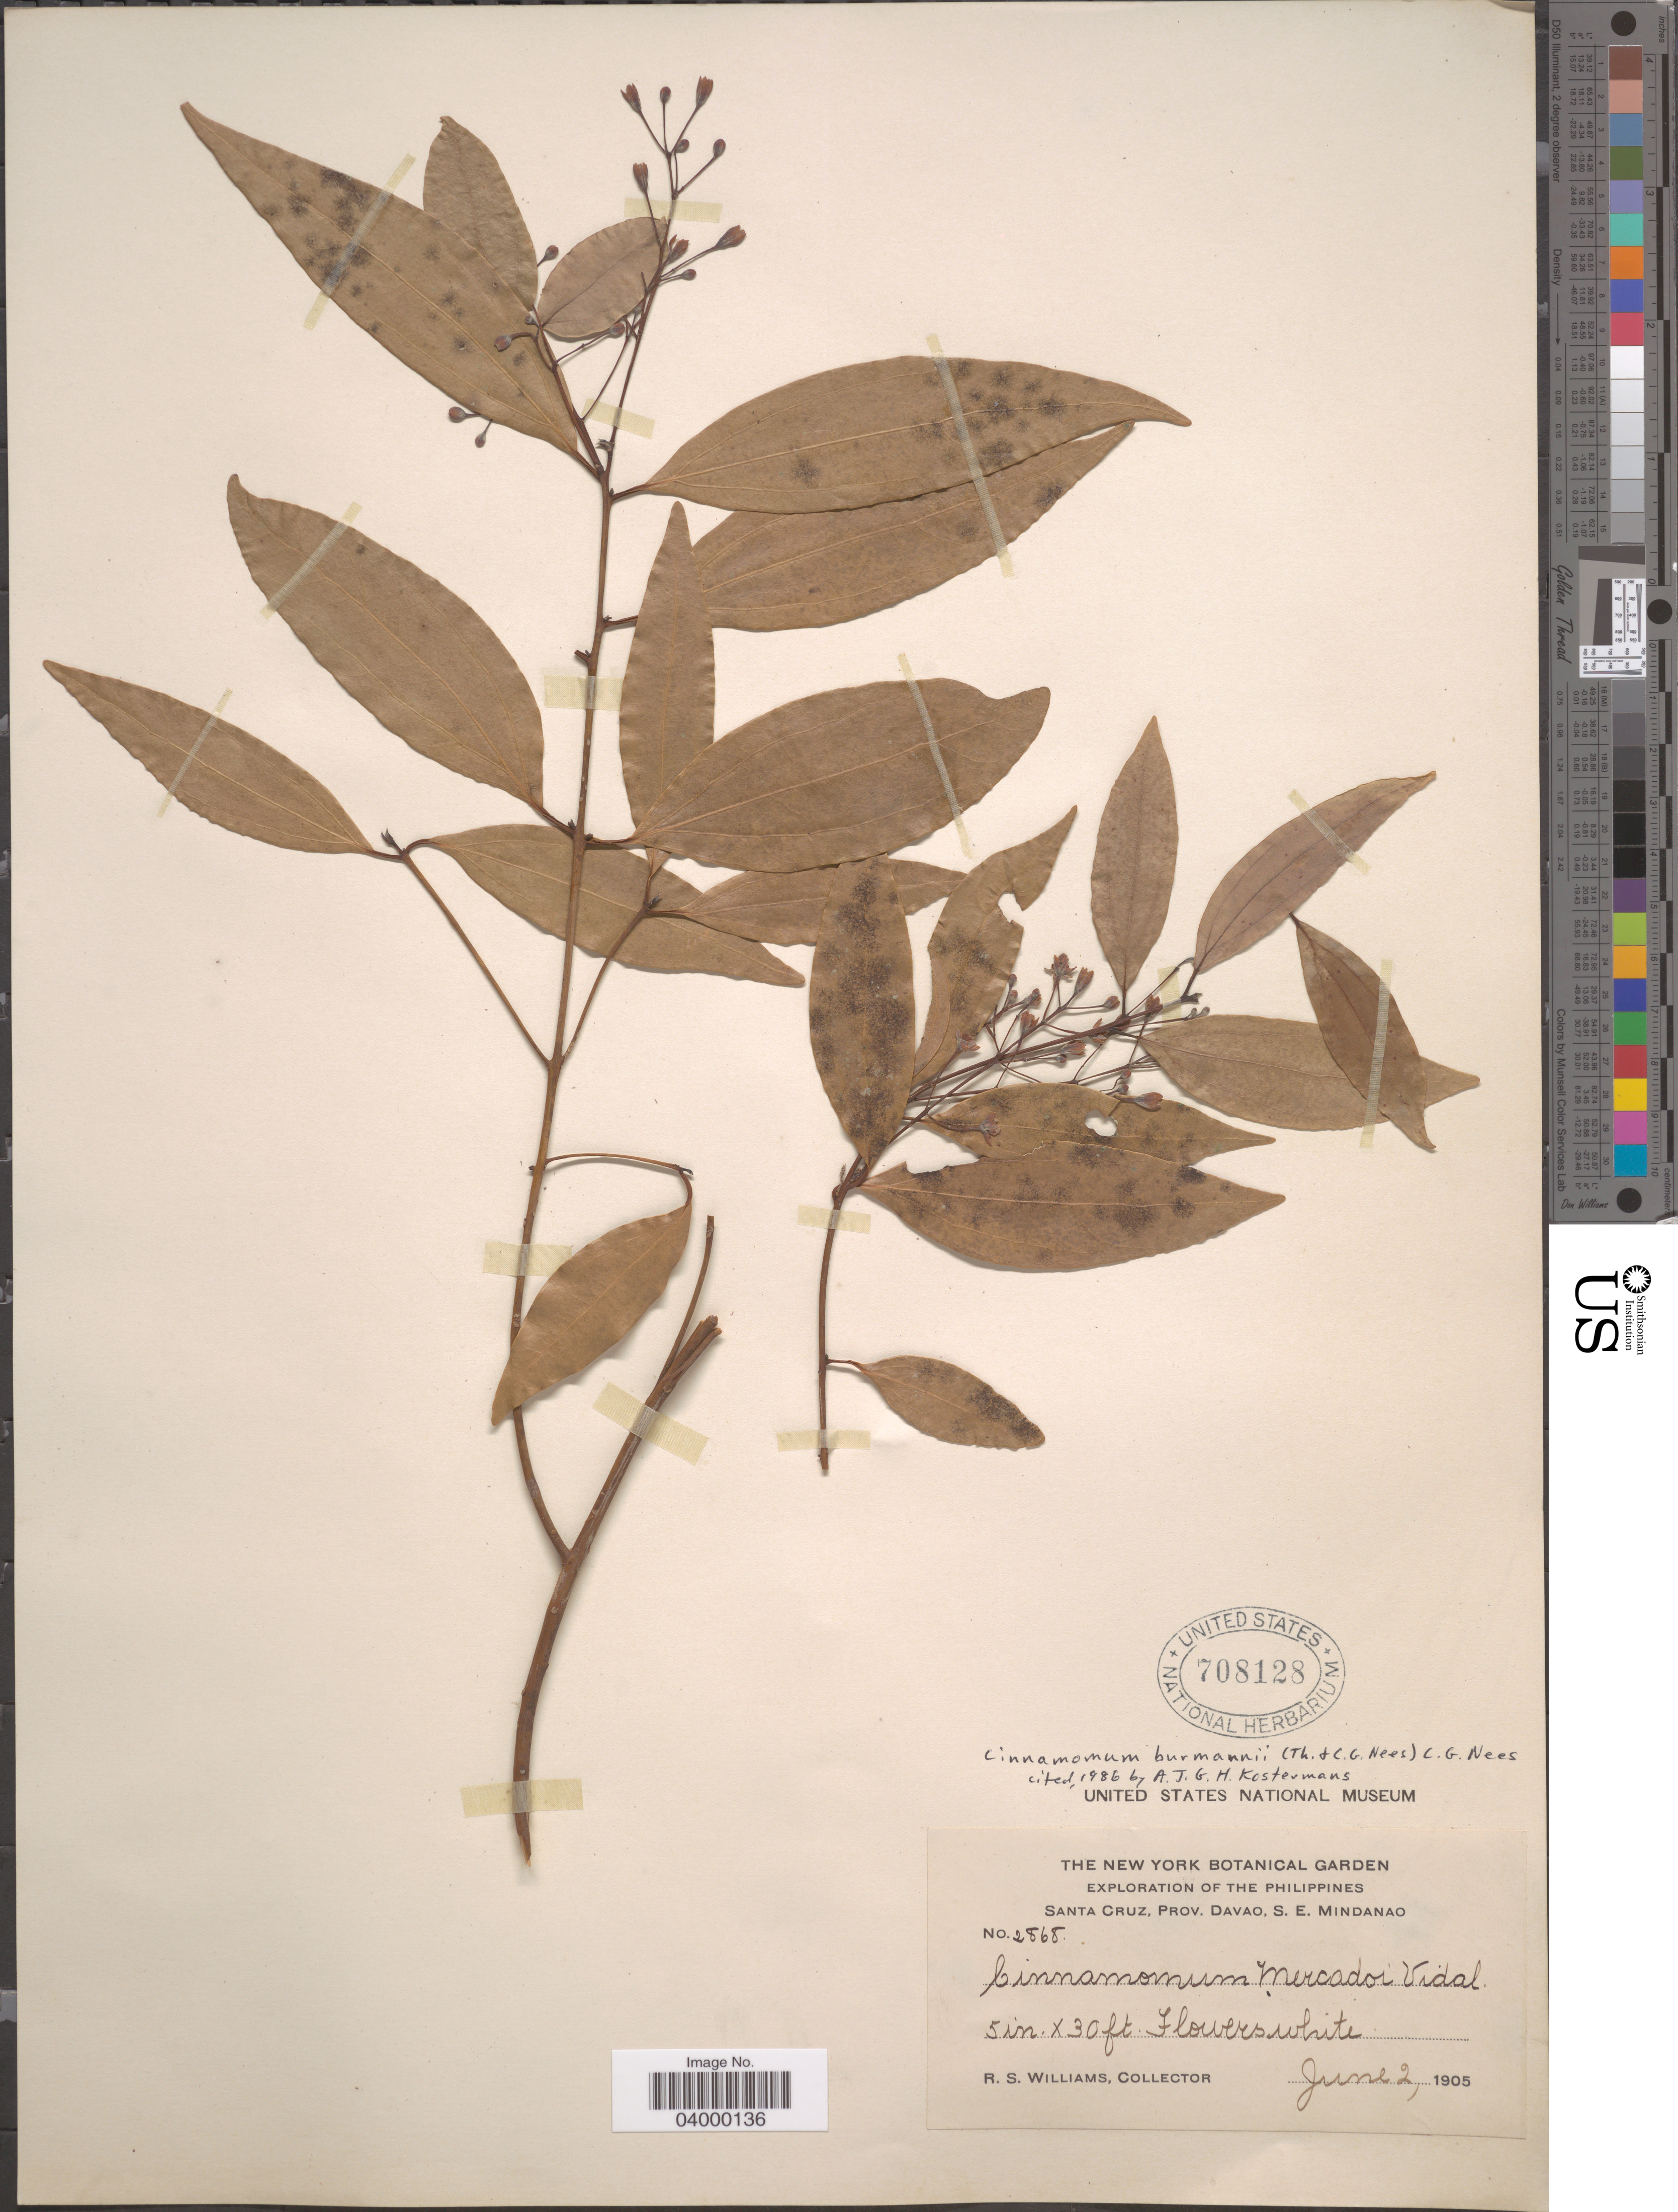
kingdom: Plantae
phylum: Tracheophyta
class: Magnoliopsida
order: Laurales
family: Lauraceae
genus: Cinnamomum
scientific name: Cinnamomum burmannii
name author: (Nees & T. Nees) Blume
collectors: R. S. Williams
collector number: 2868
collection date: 1905-06-02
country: Philippines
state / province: Davao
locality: Santa Cruz, S.E. Mindanao.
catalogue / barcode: US 708128